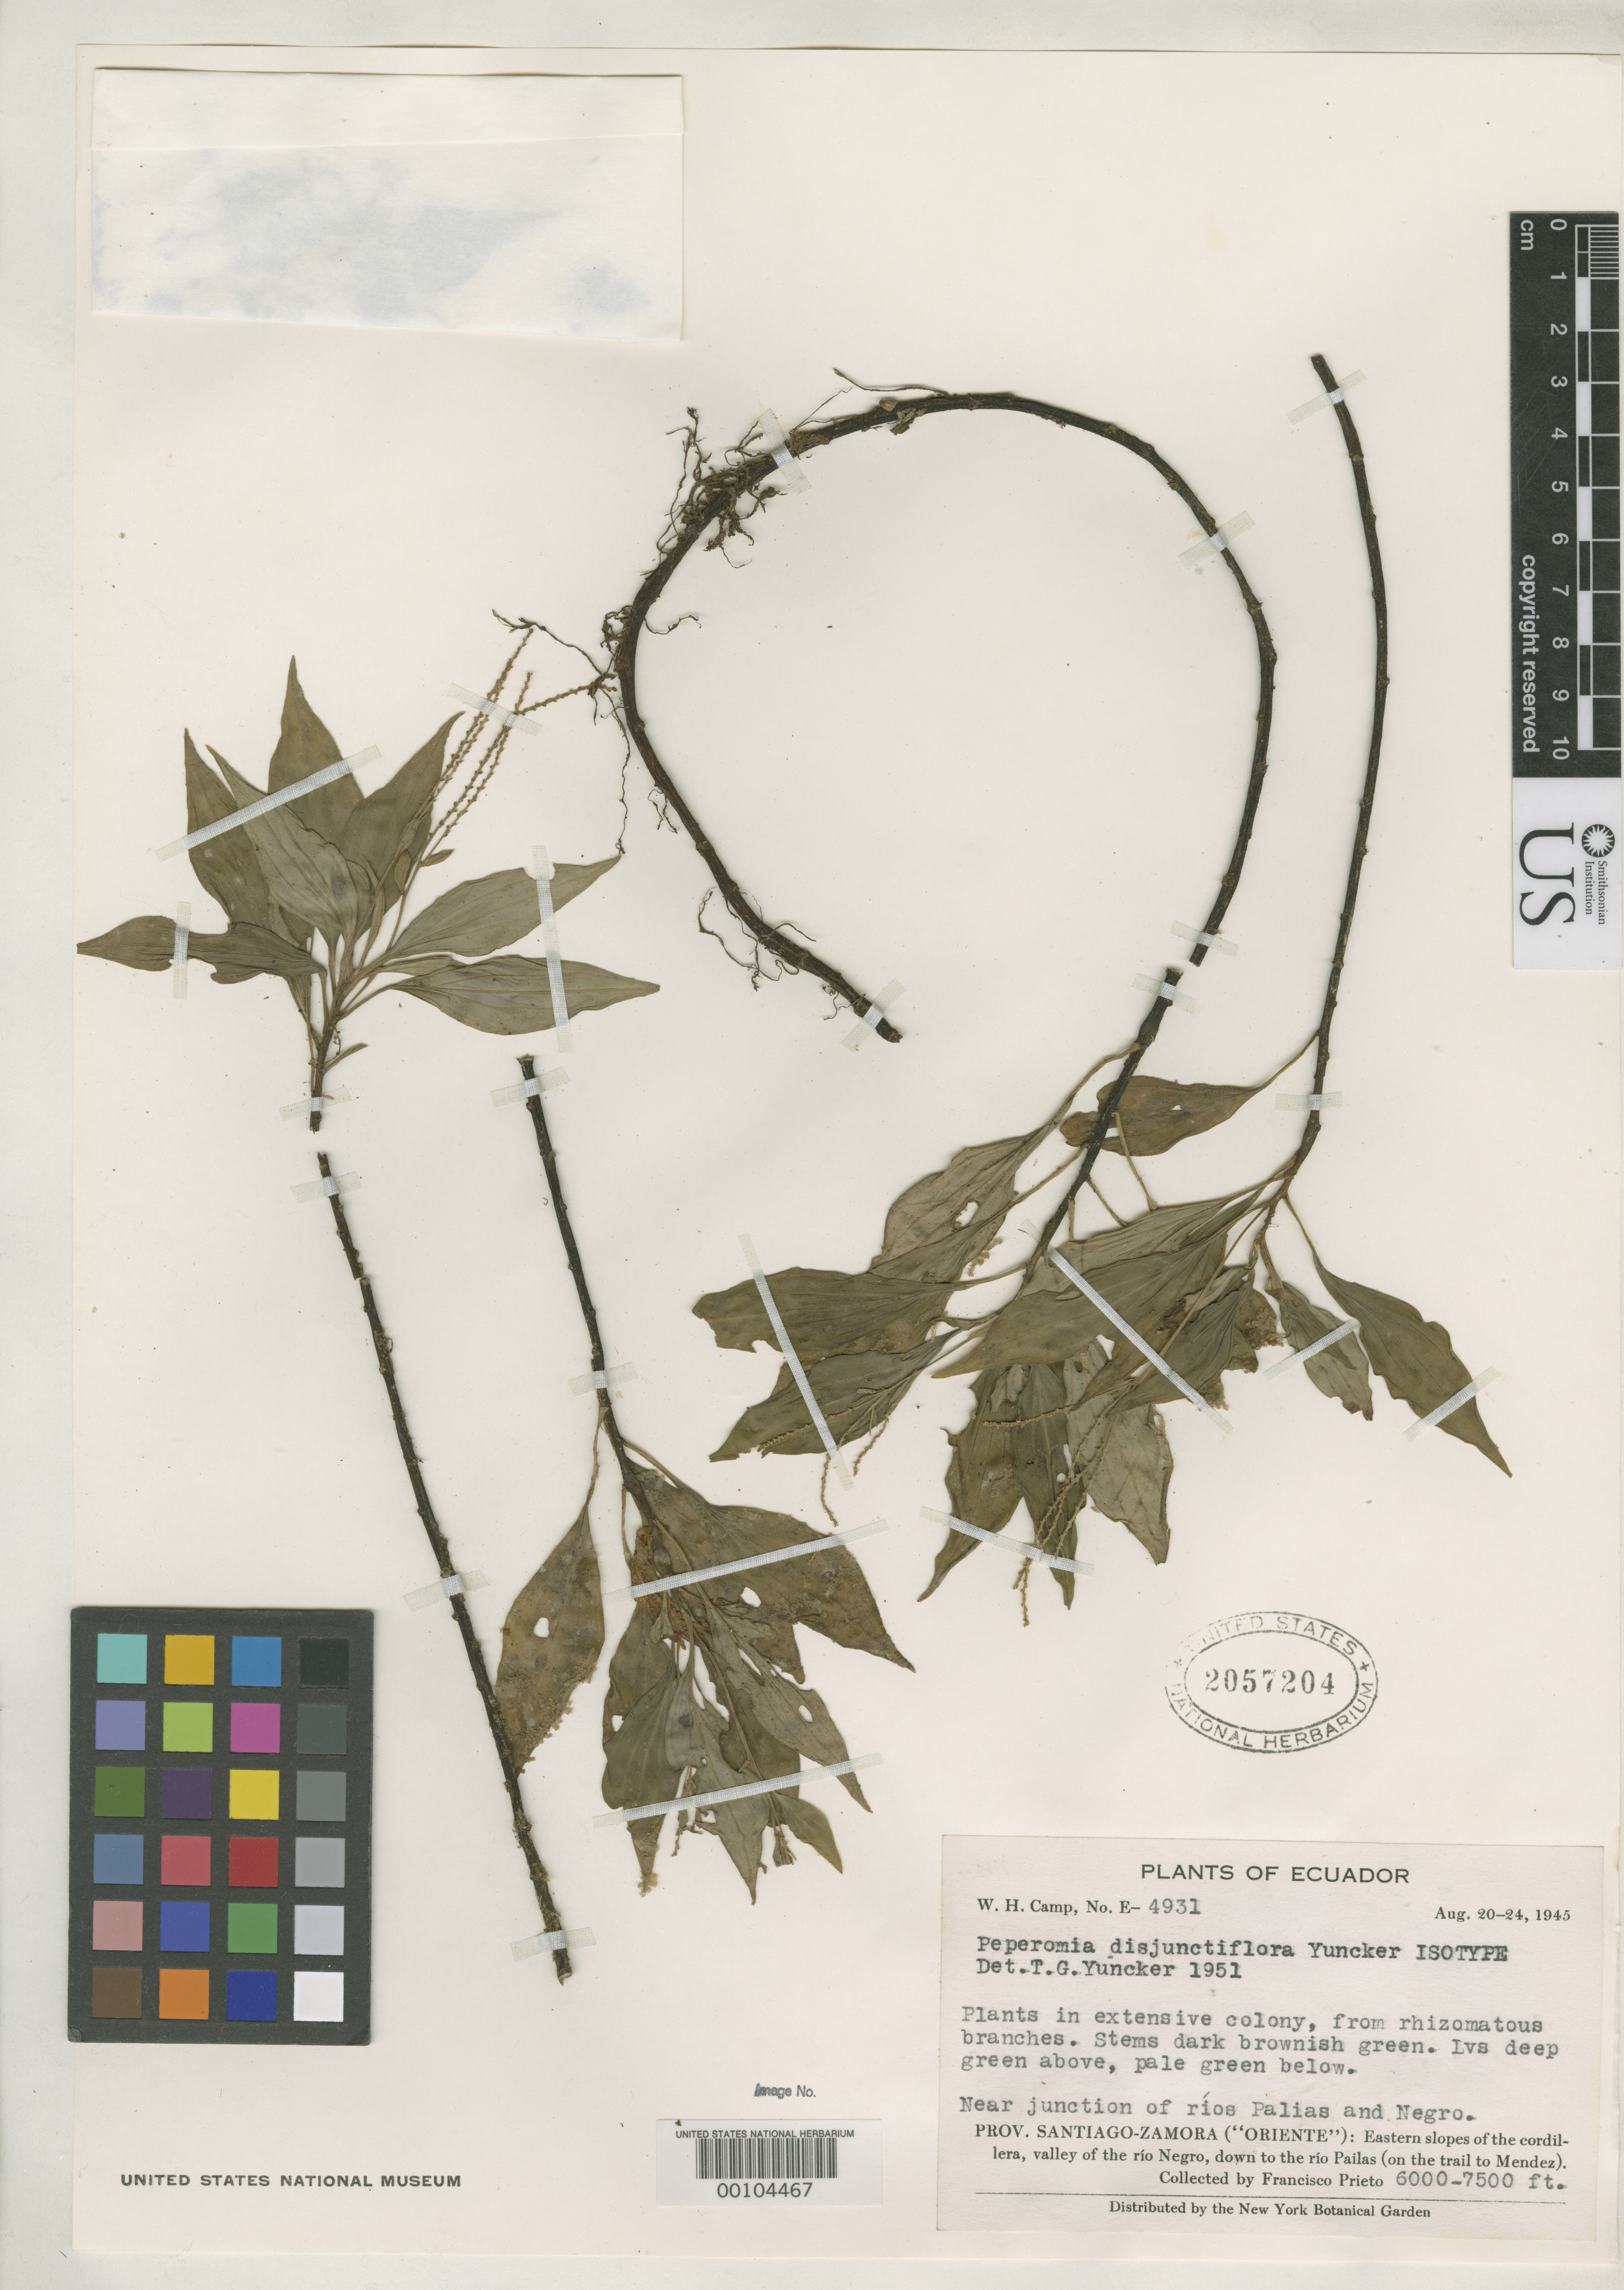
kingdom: Plantae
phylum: Tracheophyta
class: Magnoliopsida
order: Piperales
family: Piperaceae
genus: Peperomia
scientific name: Peperomia disjunctiflora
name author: Yunck.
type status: Isotype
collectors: F. Prieto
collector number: Camp E-4931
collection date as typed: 20 Aug 1945 to 24 Aug 1945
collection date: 1945-08-20/1945-08-24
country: Ecuador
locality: Rio Negro Valley, Rio Pailas.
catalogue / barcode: US 2057204